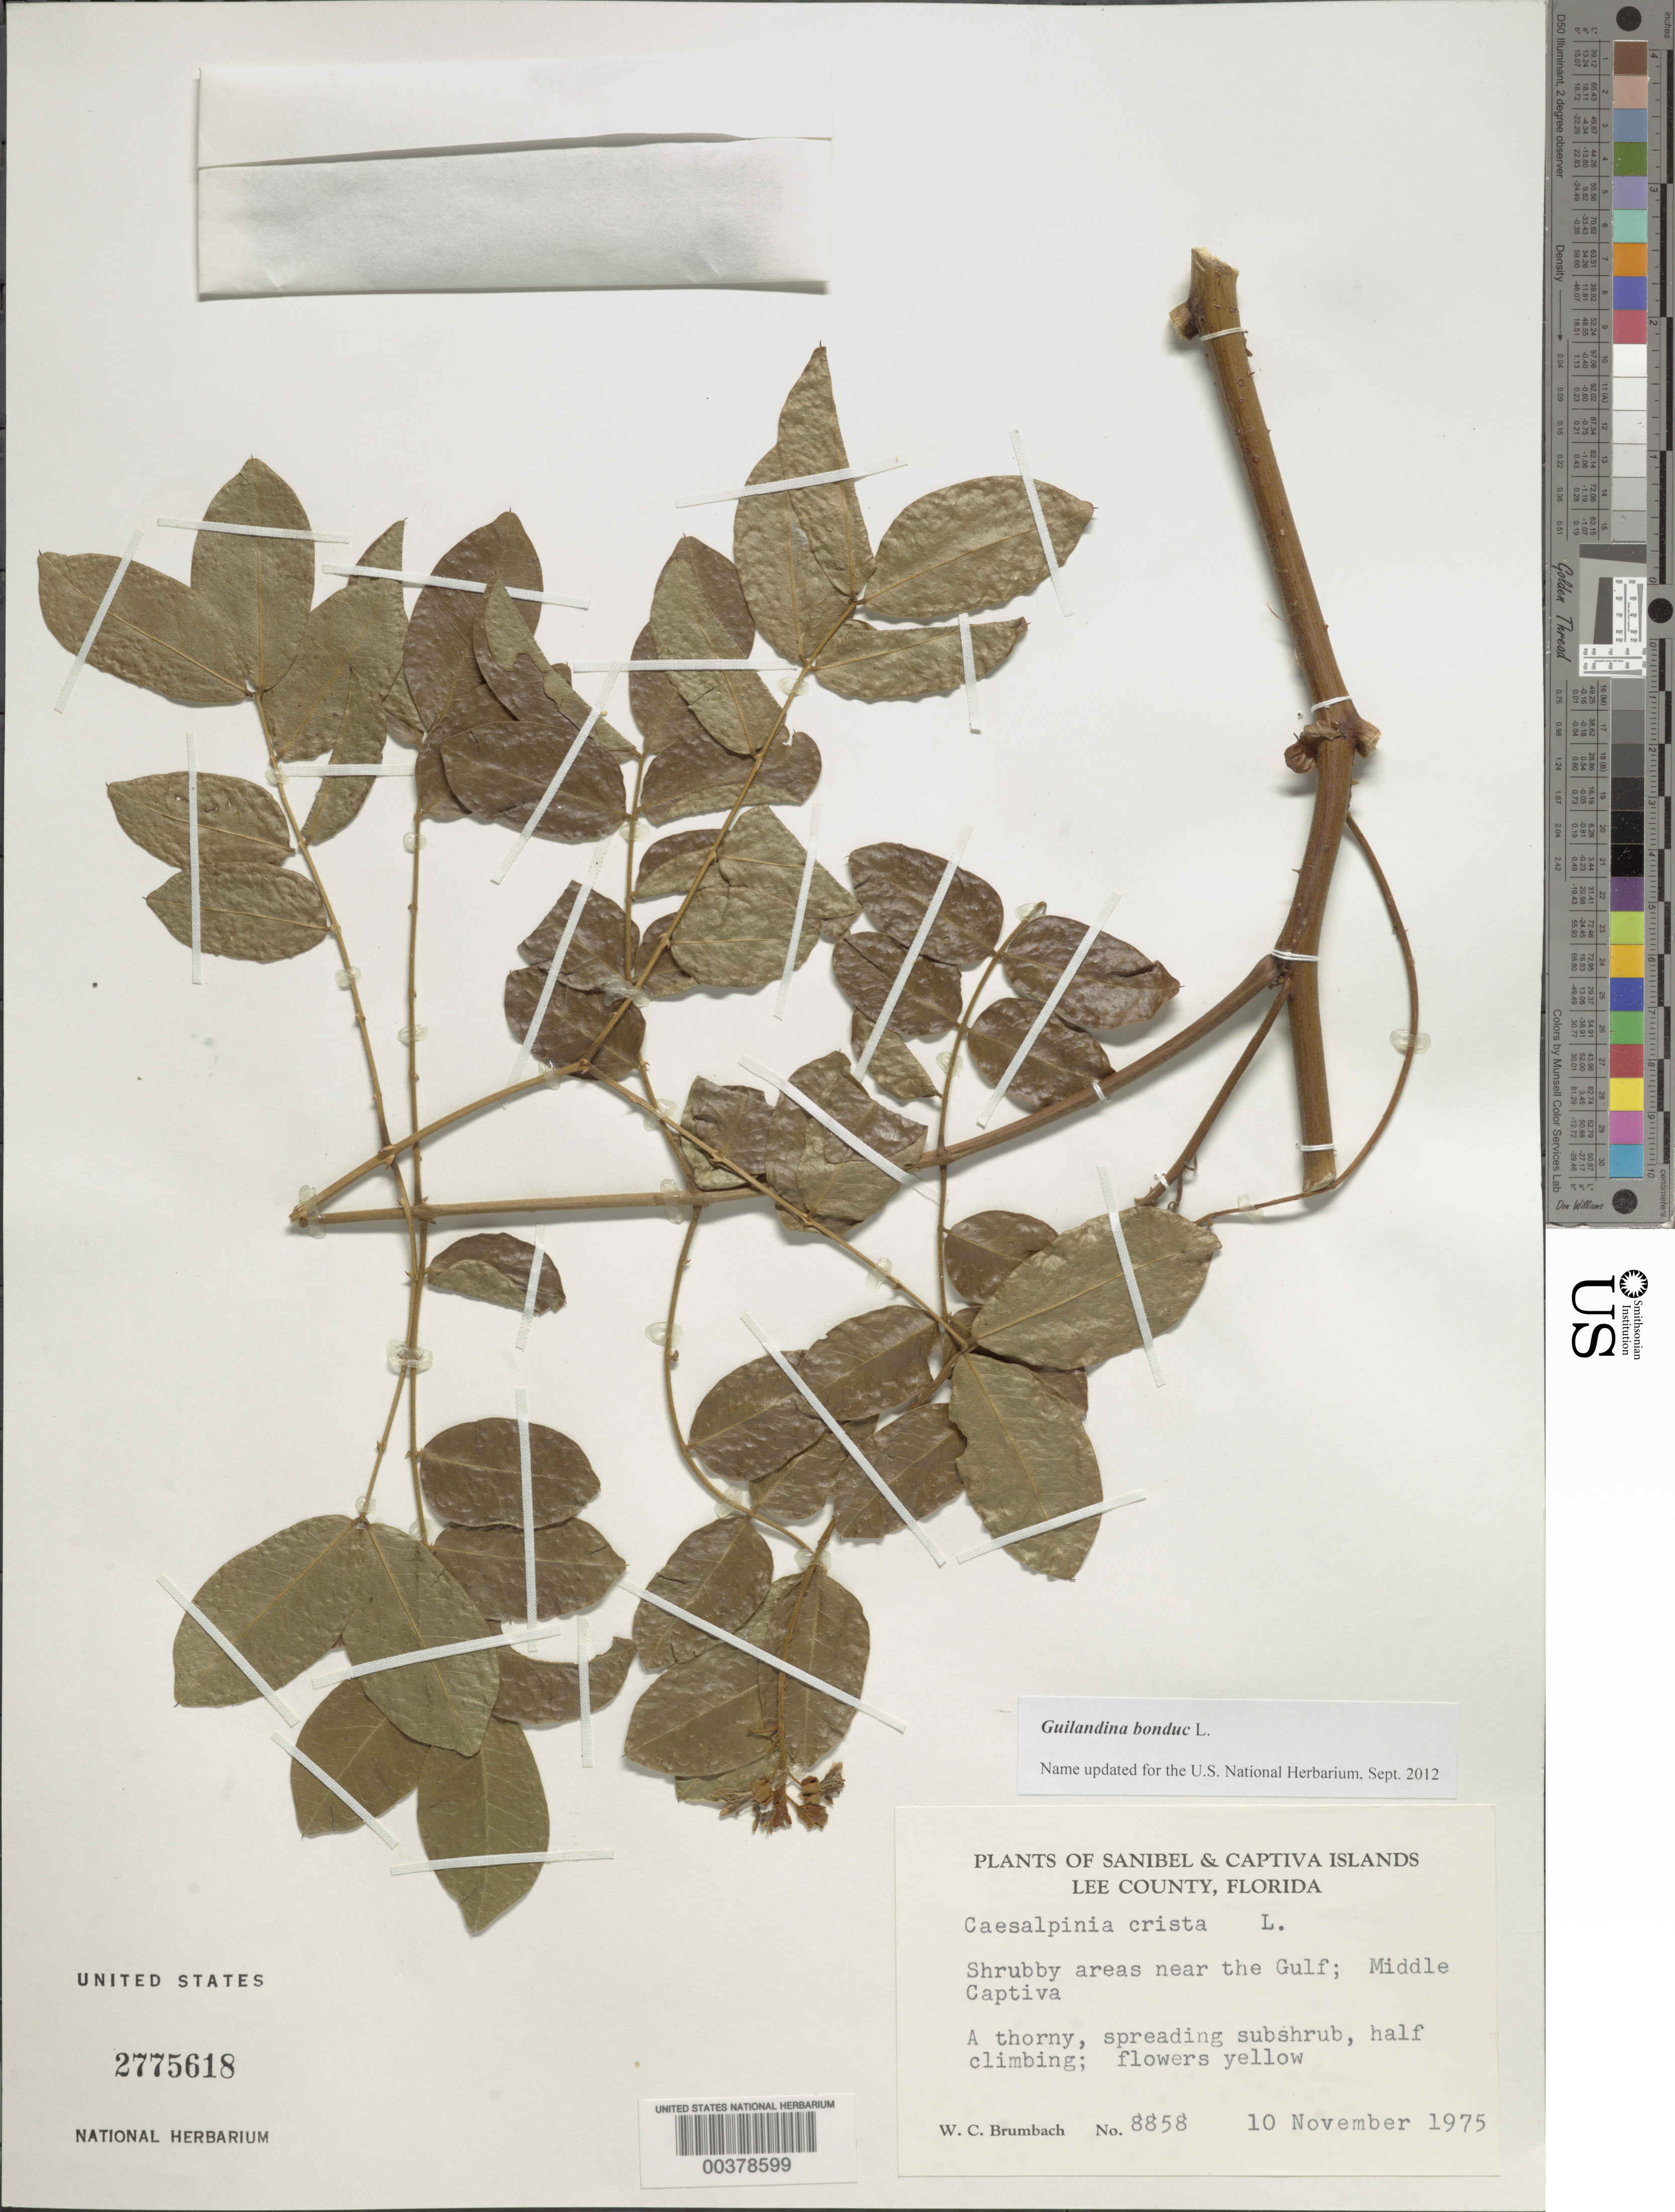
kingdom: Plantae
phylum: Tracheophyta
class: Magnoliopsida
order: Fabales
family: Fabaceae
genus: Guilandina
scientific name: Guilandina bonduc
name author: L.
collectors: W. C. Brumbach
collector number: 8858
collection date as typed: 10 Nov 1975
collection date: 1975-11-10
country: United States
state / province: Florida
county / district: Lee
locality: Near the gulf; middle captiva i.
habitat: Shrubby areas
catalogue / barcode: US 2775618